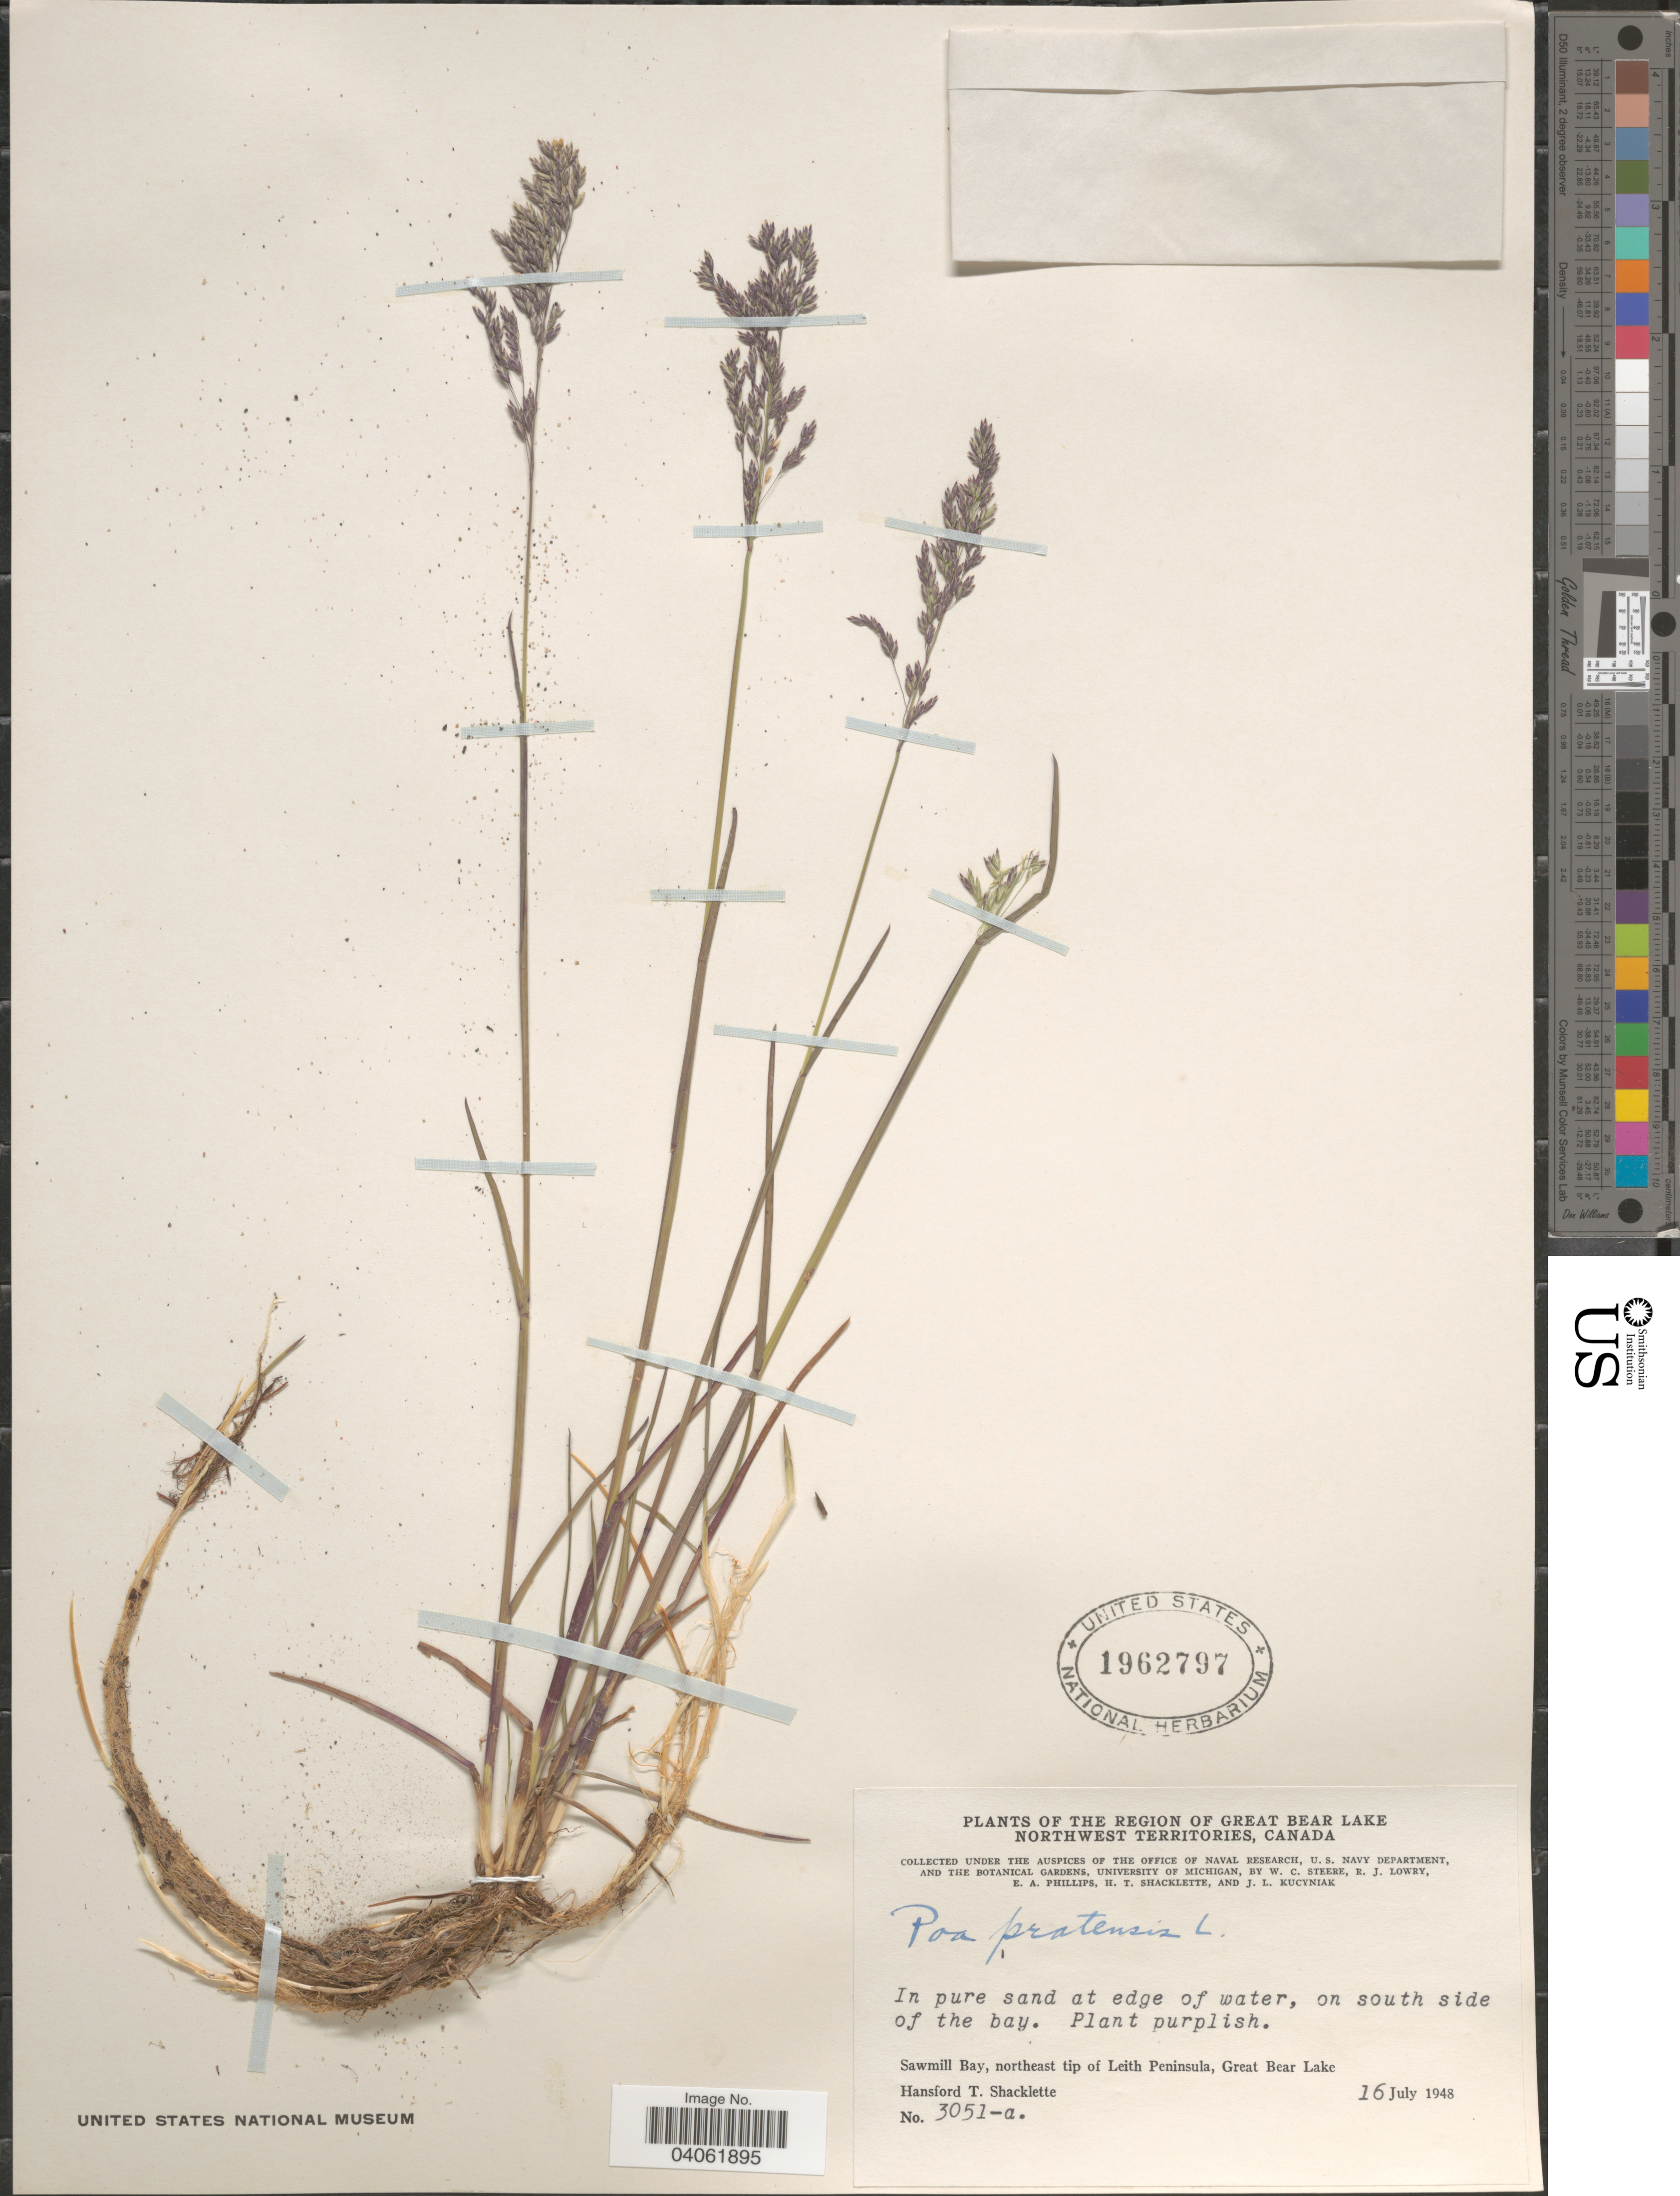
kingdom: Plantae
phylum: Tracheophyta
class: Liliopsida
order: Poales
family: Poaceae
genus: Poa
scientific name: Poa pratensis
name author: L.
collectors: H. Shacklette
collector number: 3051-a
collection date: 1948-07-16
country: Canada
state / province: Northwest Territories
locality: The Region of Great Bear Lake. On south side of the bay. Sawmill Bay, northeast tip of Leith Peninsula, Great Bear Lake.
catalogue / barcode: US 1962797